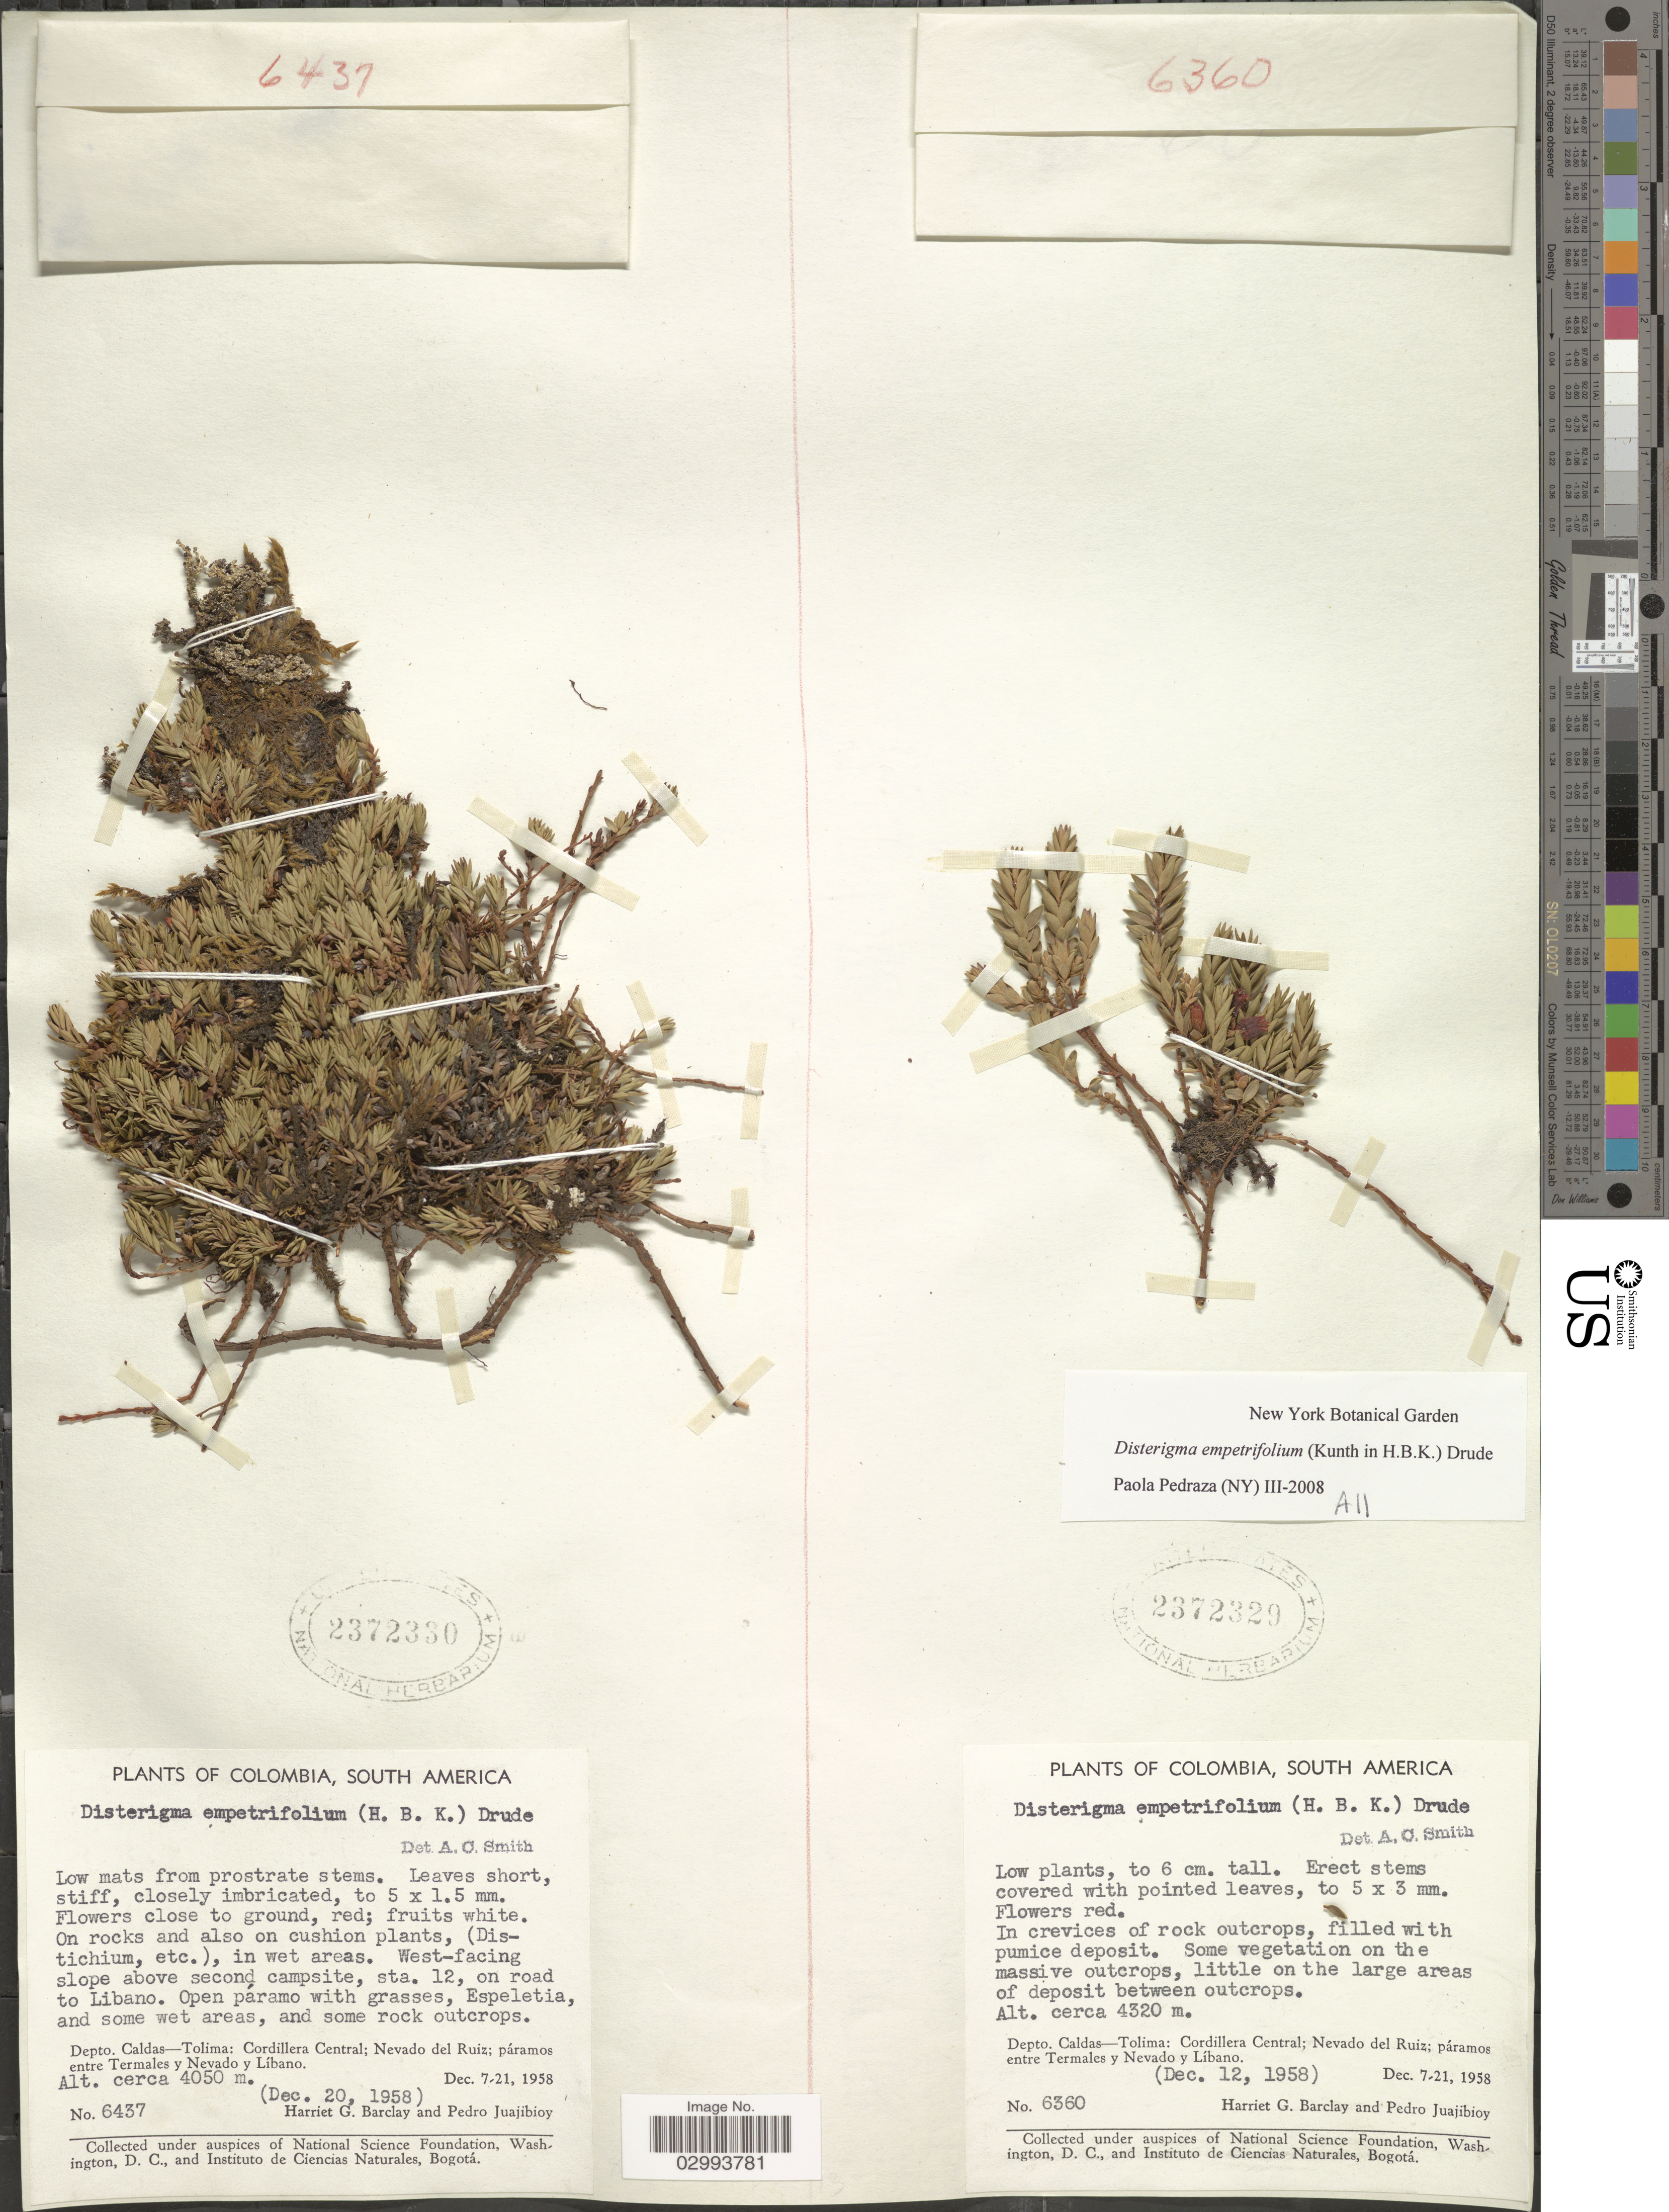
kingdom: Plantae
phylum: Tracheophyta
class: Magnoliopsida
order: Ericales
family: Ericaceae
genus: Disterigma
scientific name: Disterigma empetrifolium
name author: (Kunth) Drude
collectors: H. G. Barclay & P. Juajibioy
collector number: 6437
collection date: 1958-12-20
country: Colombia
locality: Depto. Caldas-Tolima: Cordillera Central; Nevado del Ruiz; páramos entre Termales y Nevado y Líbano.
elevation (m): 4050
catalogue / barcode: US 2372330-2